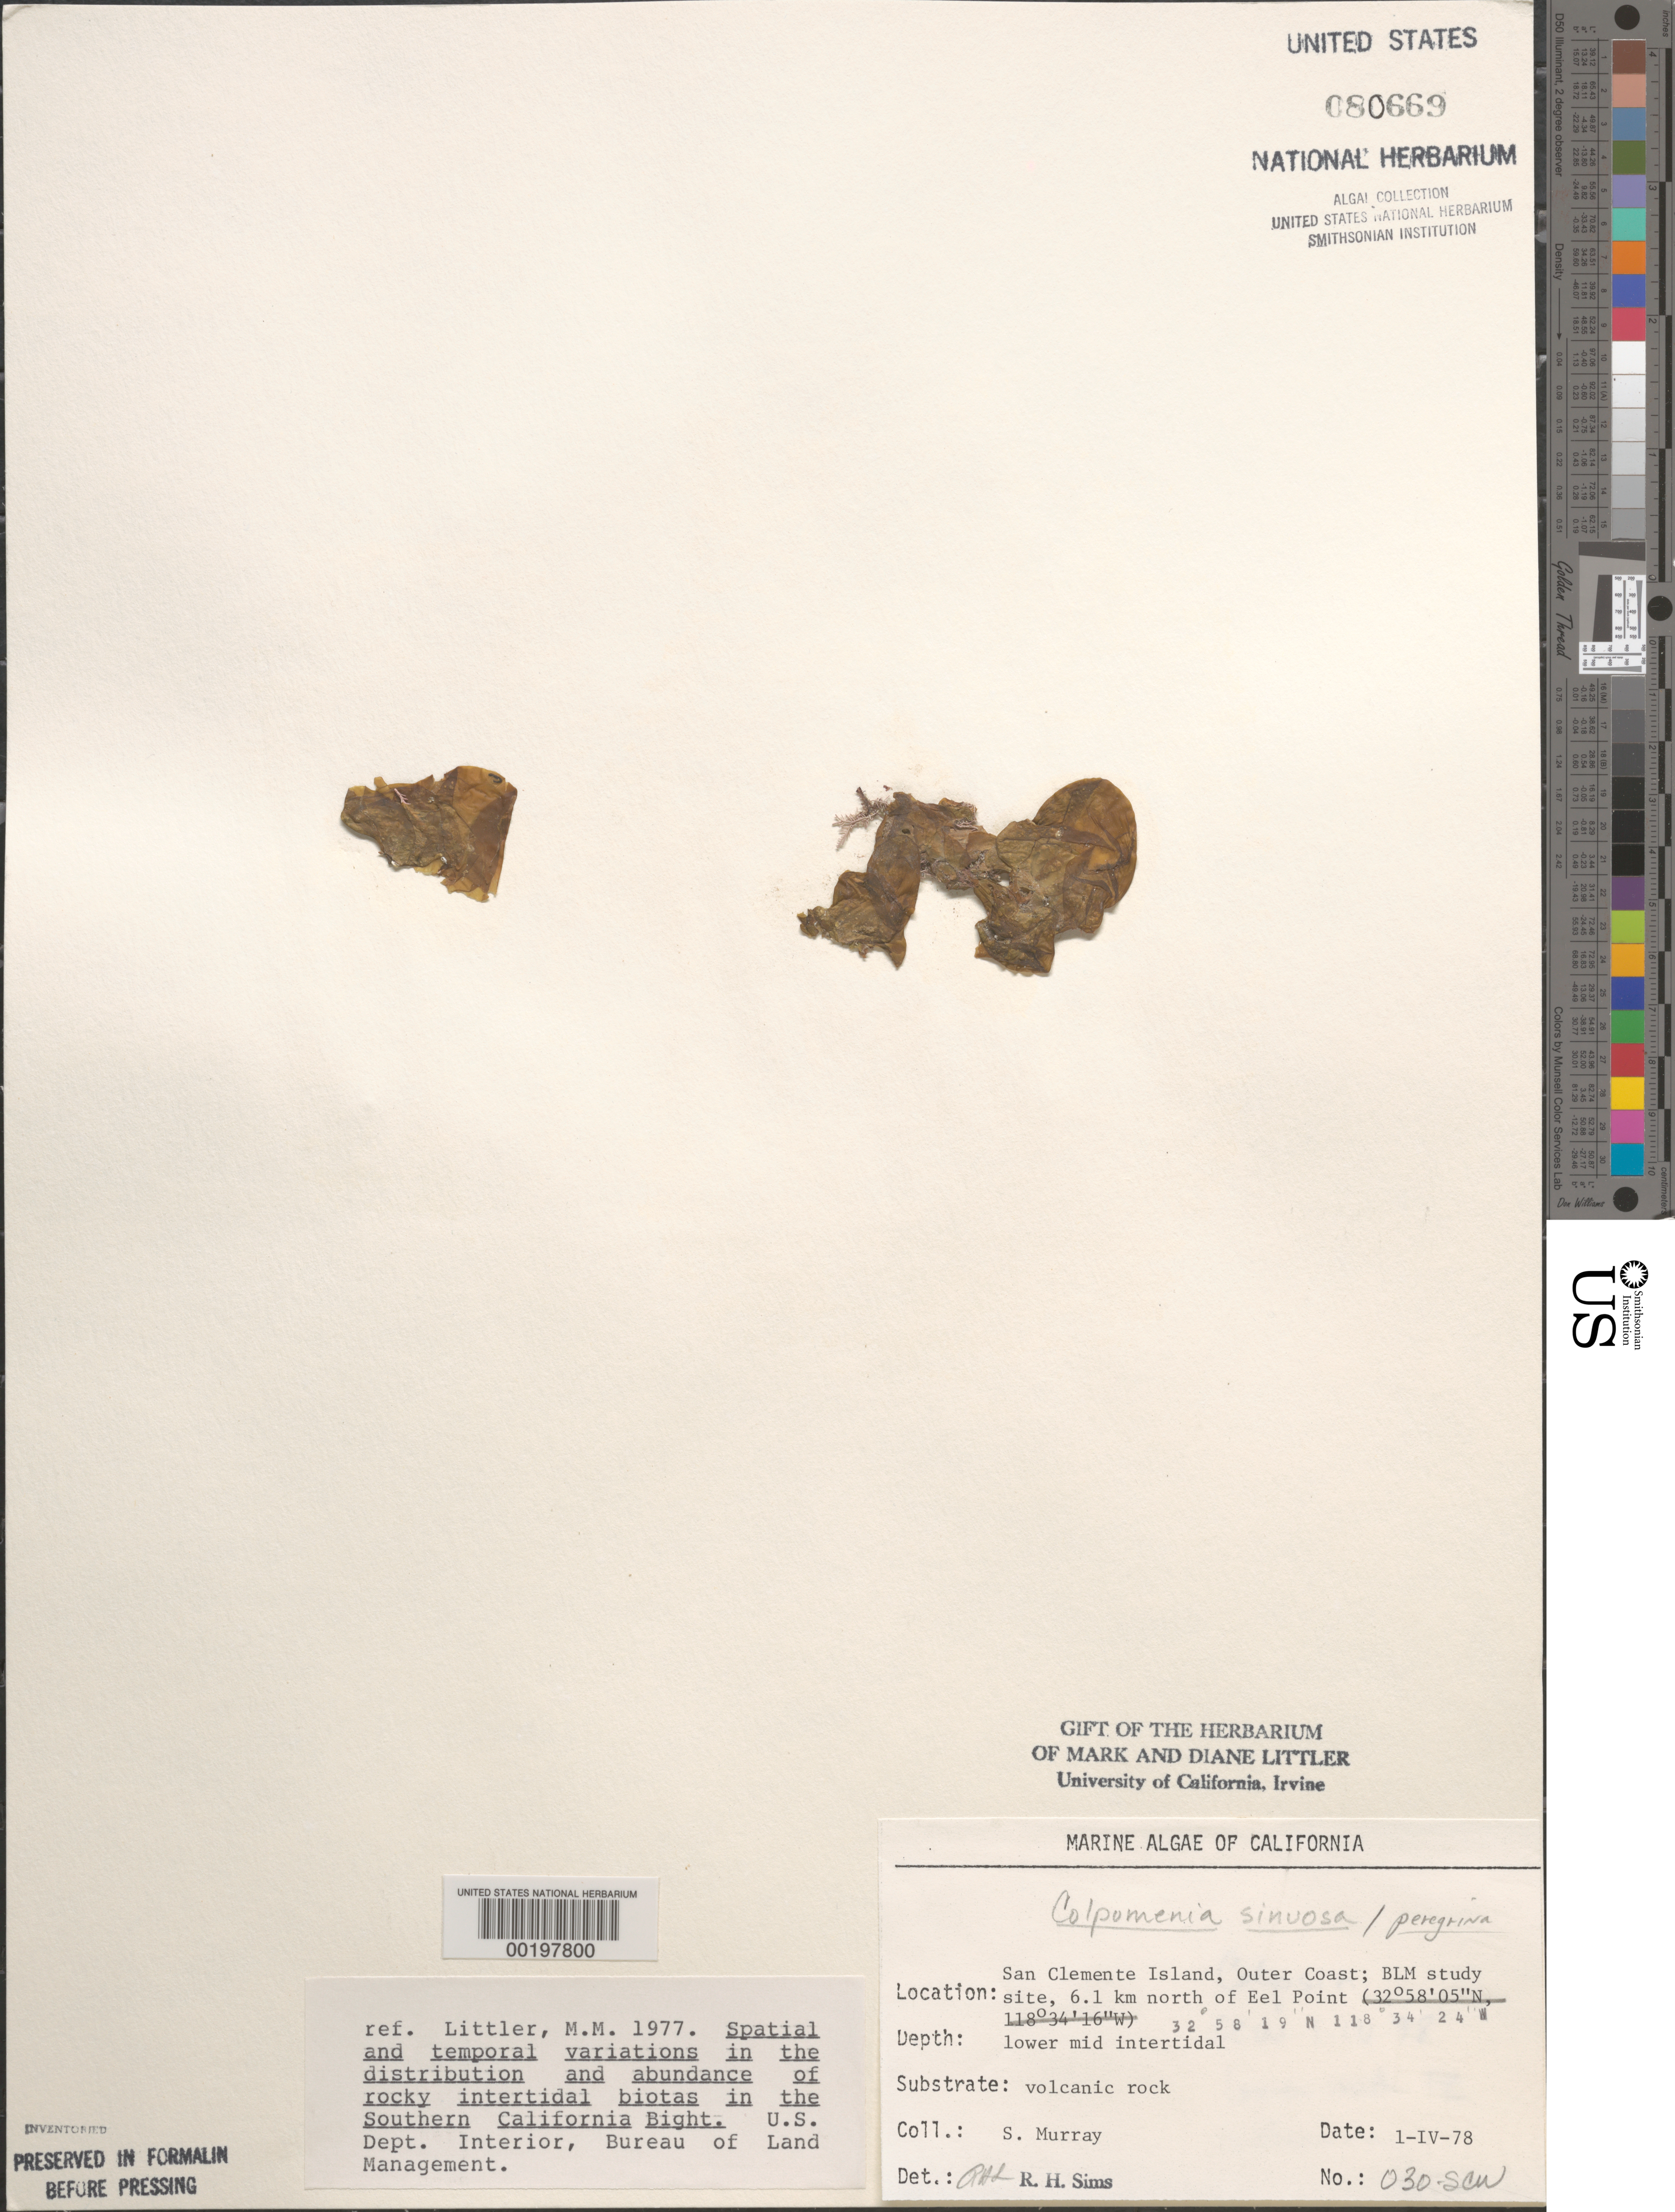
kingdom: Chromista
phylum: Ochrophyta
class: Phaeophyceae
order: Scytosiphonales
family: Scytosiphonaceae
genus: Colpomenia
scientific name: Colpomenia sinuosa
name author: (K. Mert. ex Roth) Derbes & Solier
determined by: Sims, Robert H.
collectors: S. N. Murray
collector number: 030-scw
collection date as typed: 01 Apr 1978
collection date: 1978-04-01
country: United States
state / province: California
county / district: Los Angeles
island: San Clemente Island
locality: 6.1 km north of Eel Point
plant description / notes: BLM-SOCALBIGHT Rocky Intertidal Survey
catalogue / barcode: US 80669